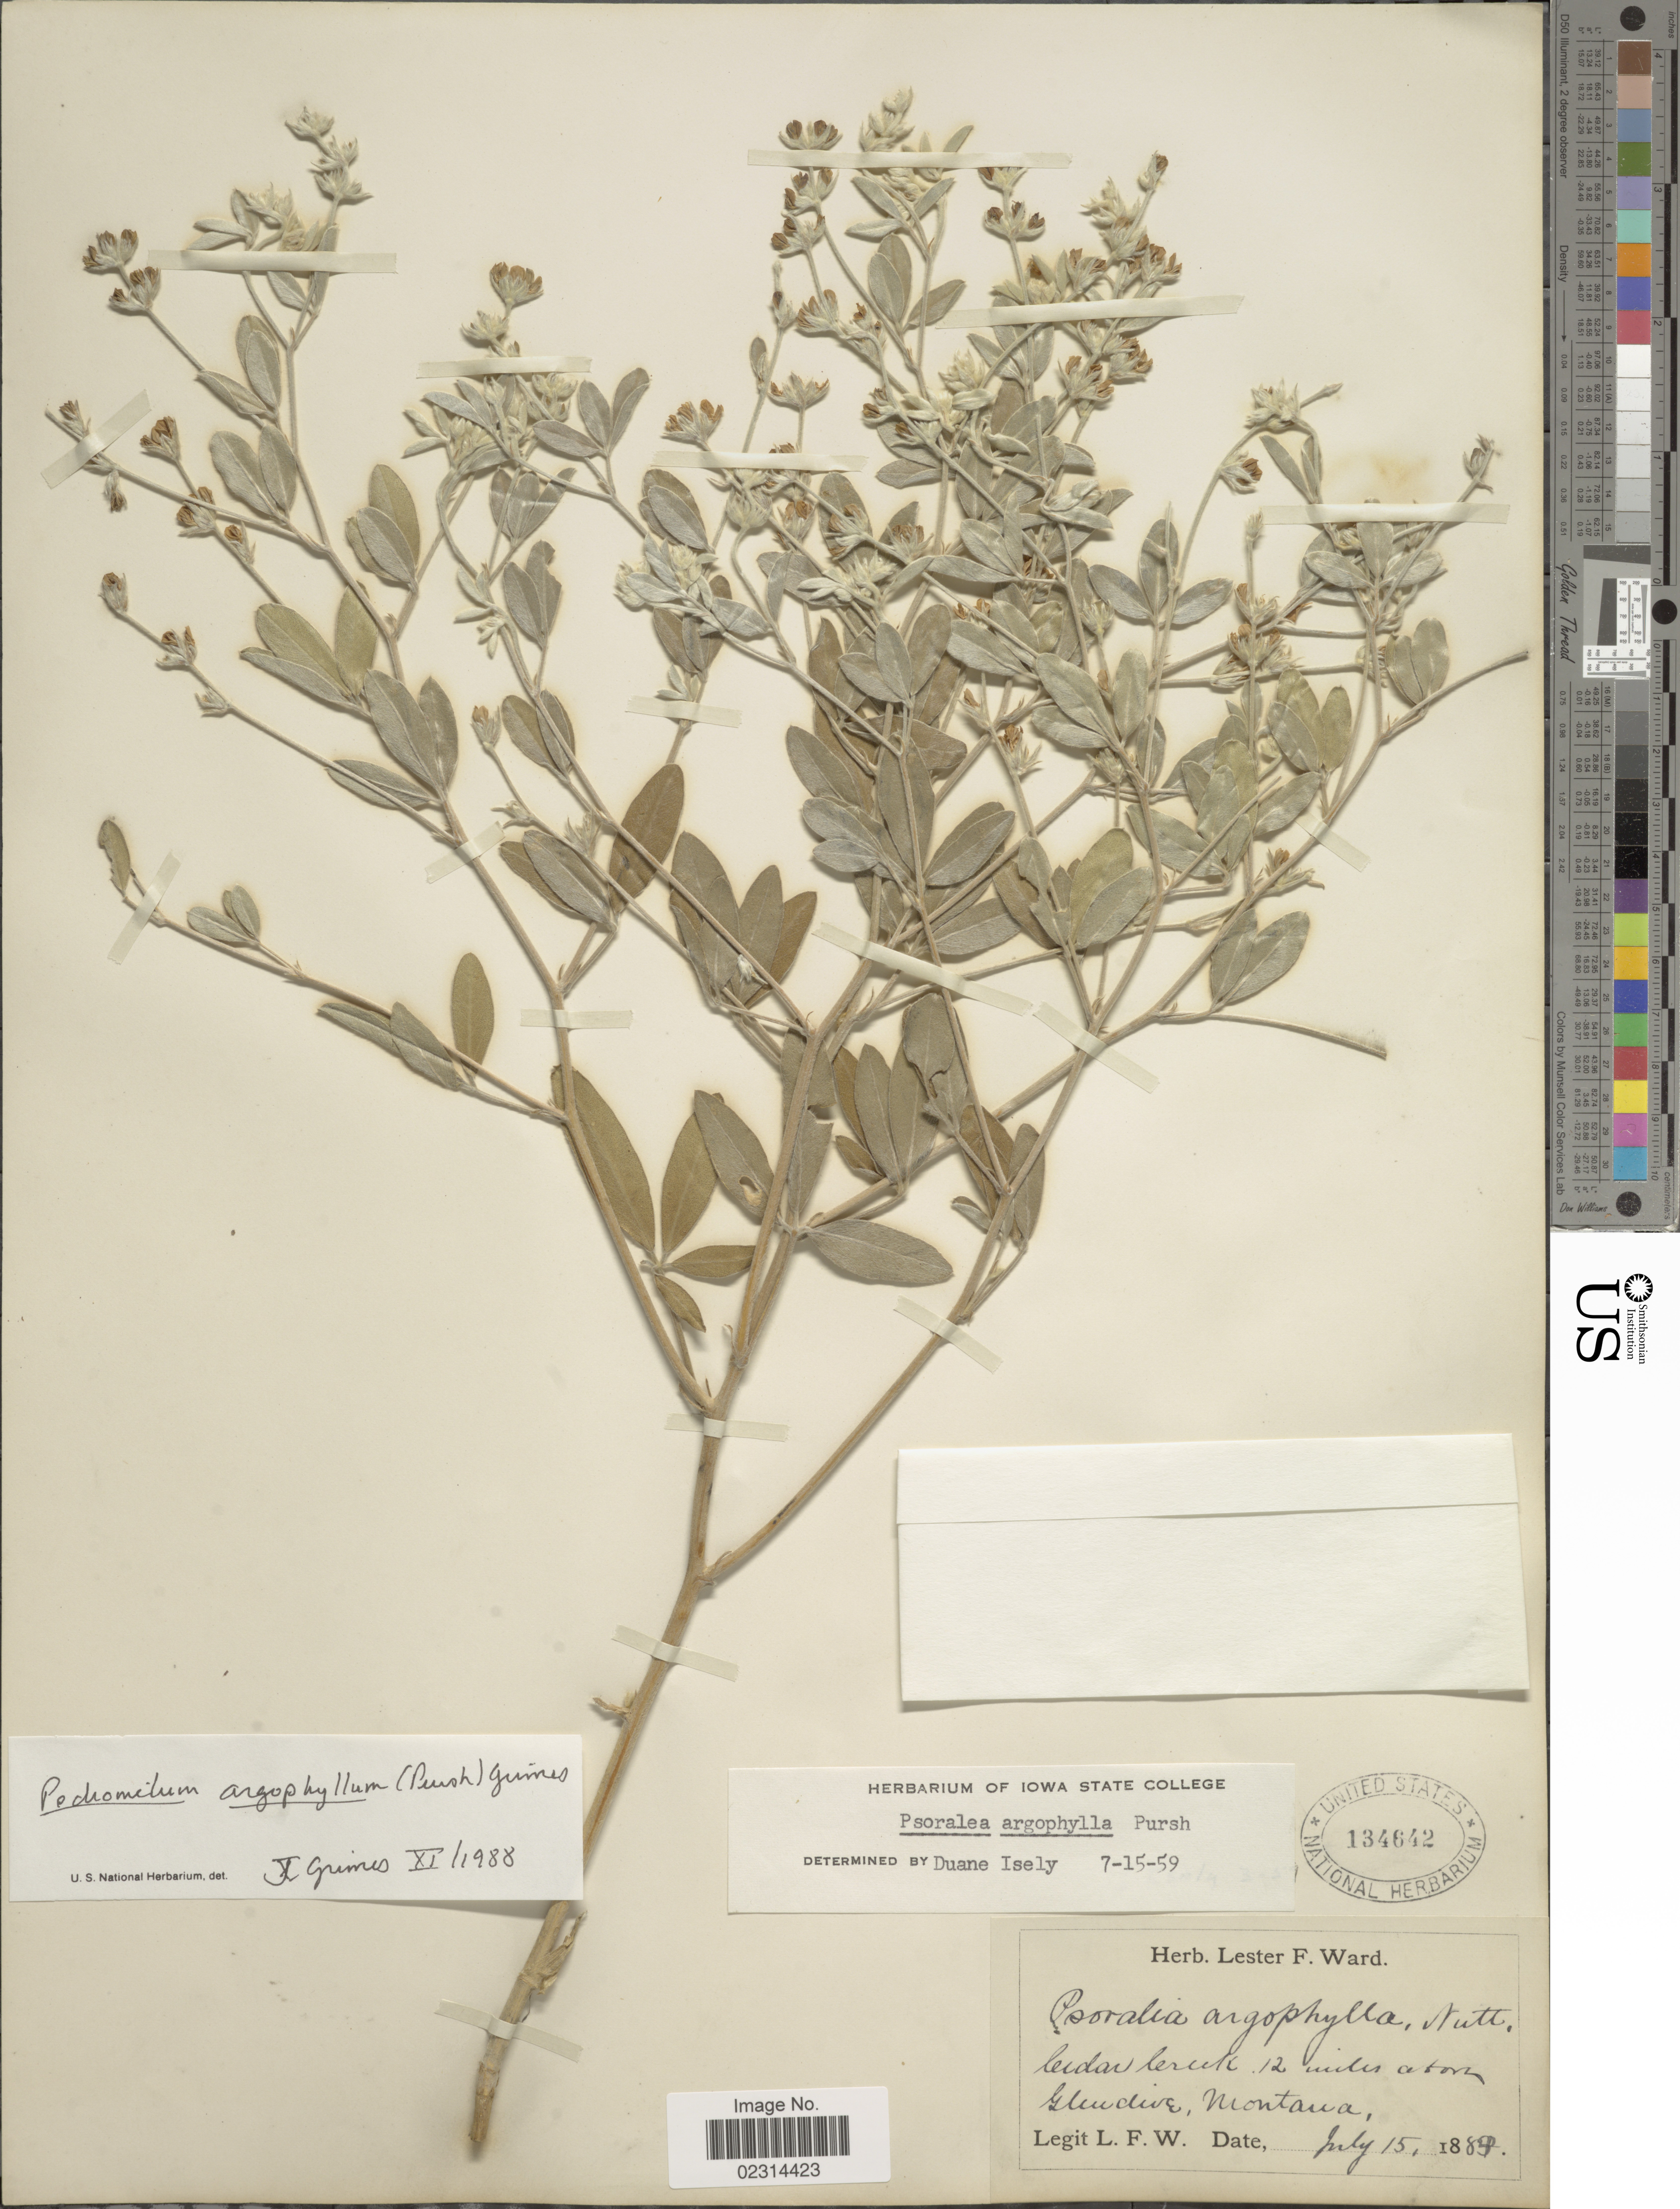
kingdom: Plantae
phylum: Tracheophyta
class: Magnoliopsida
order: Fabales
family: Fabaceae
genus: Pediomelum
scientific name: Pediomelum argophyllum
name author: (Pursh) J.W. Grimes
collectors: L. F. Ward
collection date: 1884-07-15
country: United States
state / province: Montana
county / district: Dawson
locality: Cedar Creek, 12 miles above Glendive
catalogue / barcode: US 134642